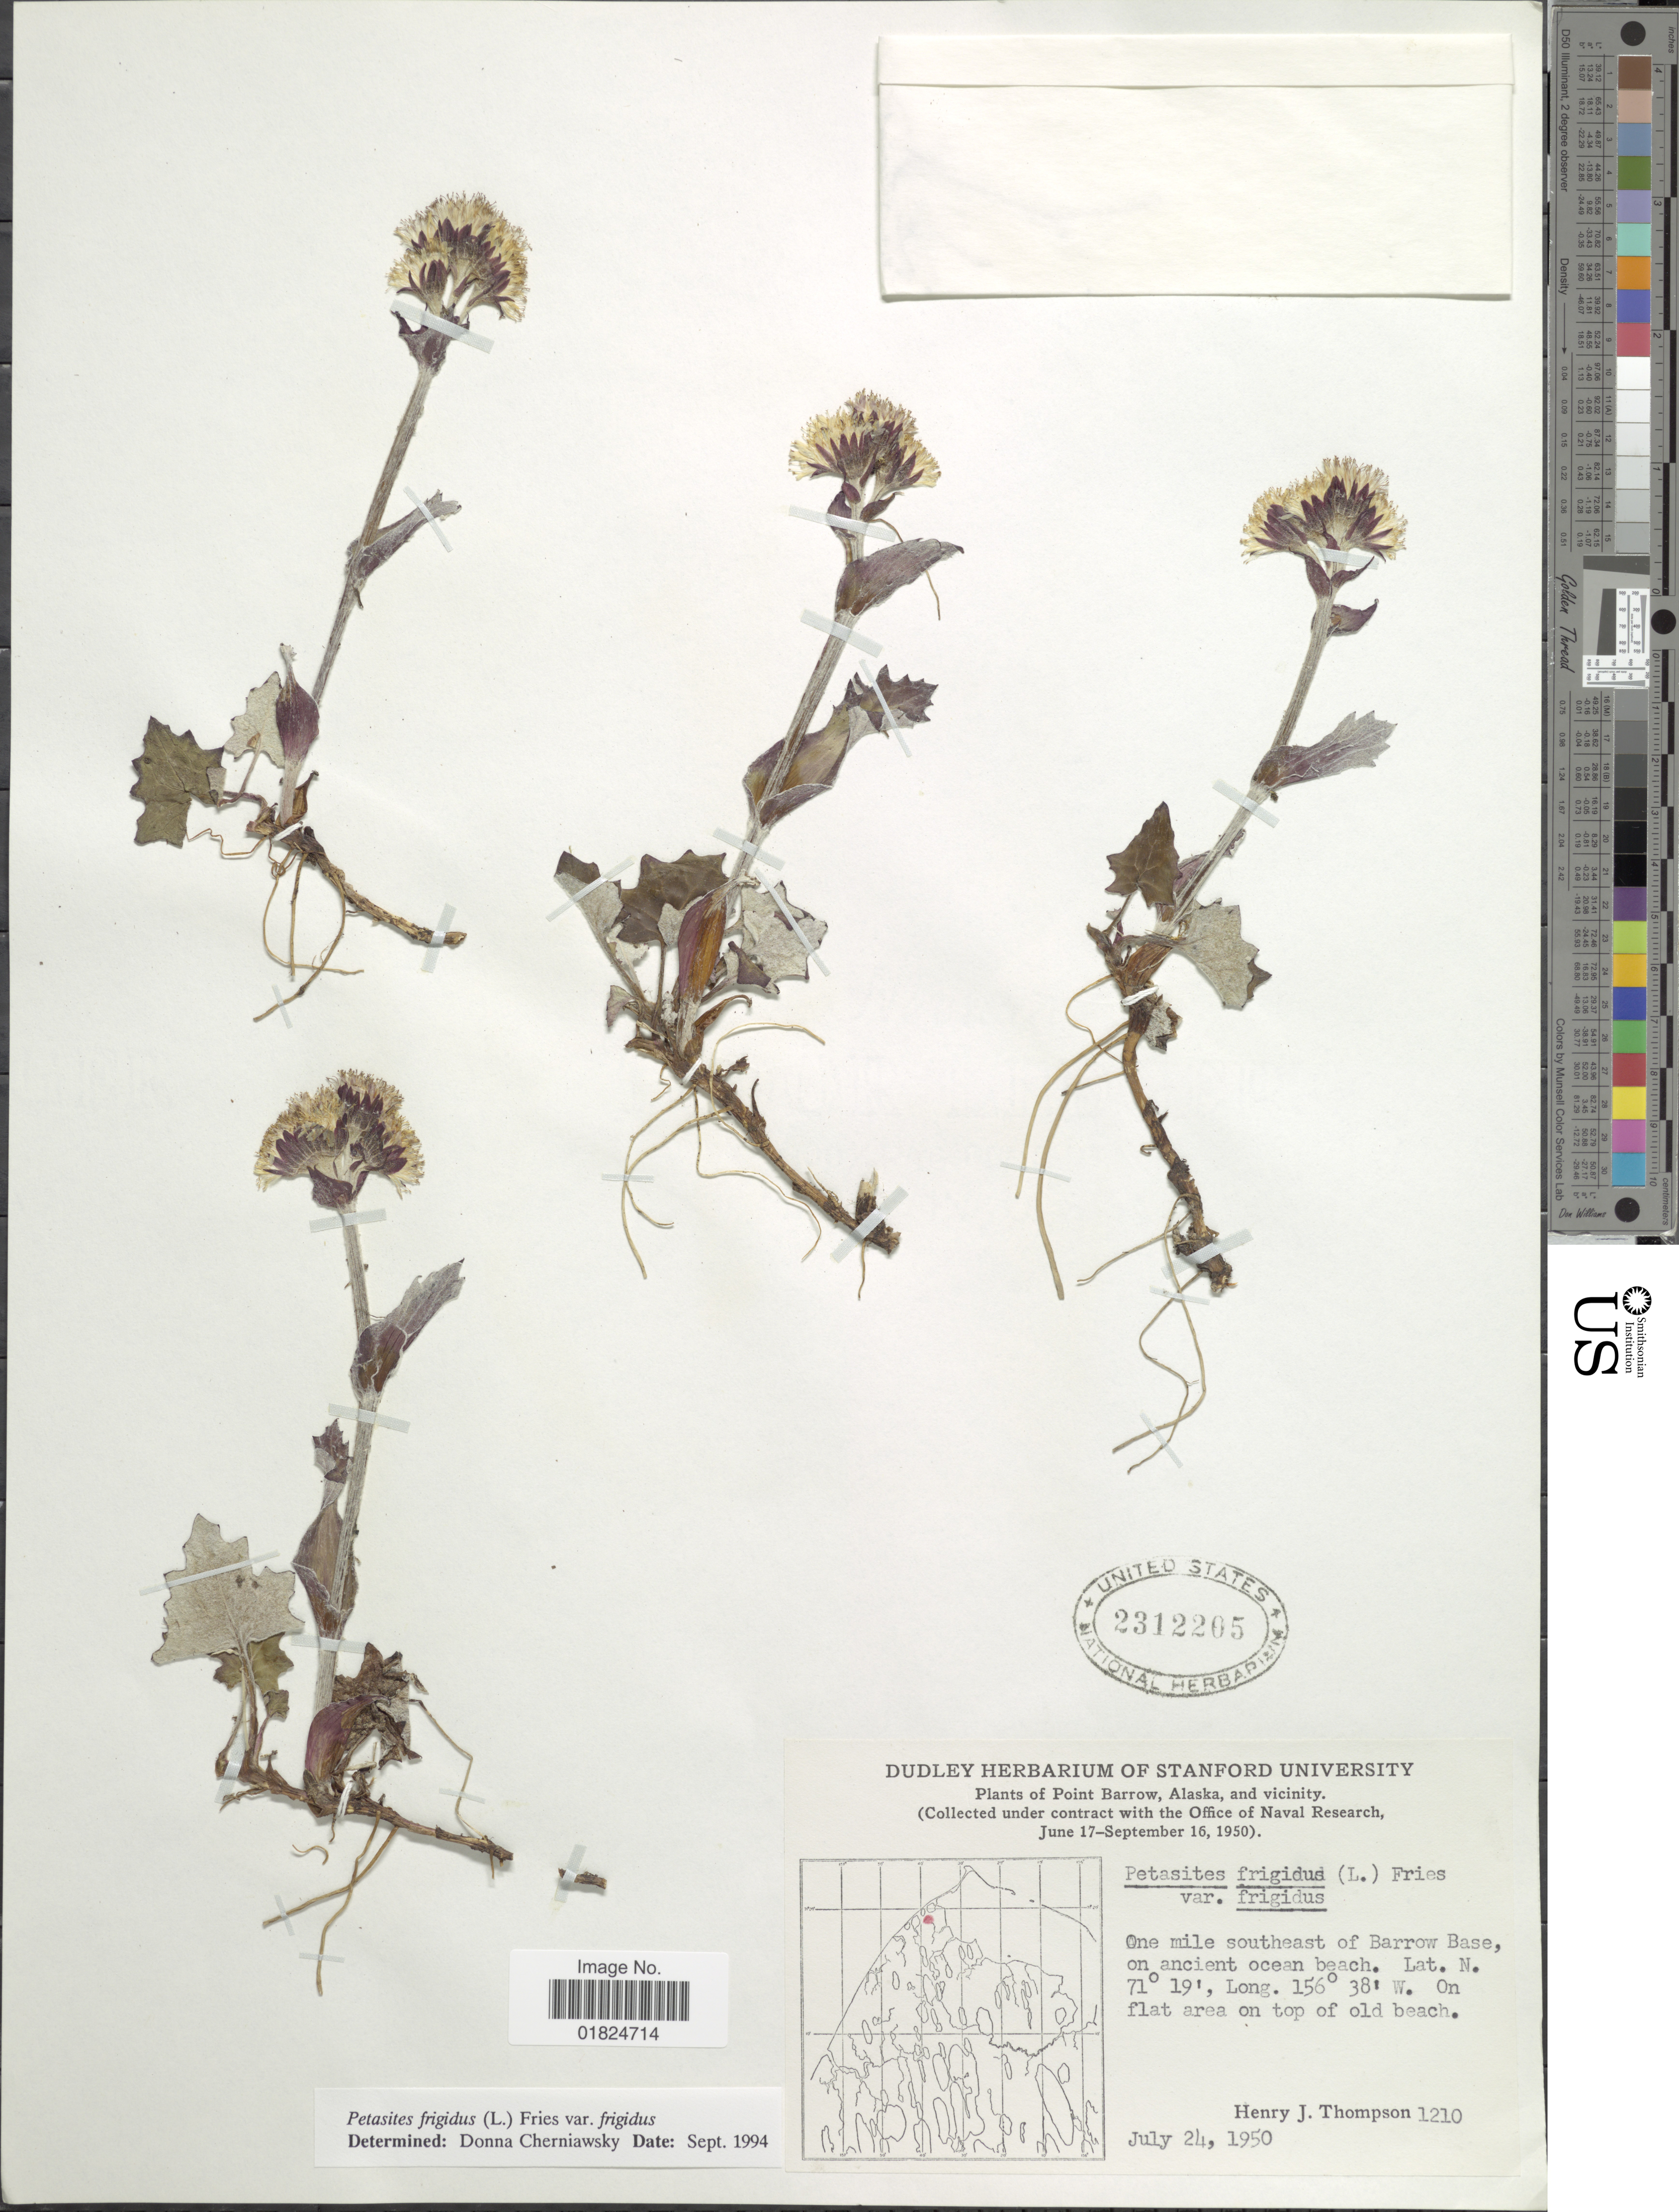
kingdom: Plantae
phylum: Tracheophyta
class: Magnoliopsida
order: Asterales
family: Asteraceae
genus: Petasites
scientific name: Petasites frigidus var. frigidus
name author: (L.) Fr.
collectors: H. J. Thompson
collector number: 1210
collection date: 1950-07-24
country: United States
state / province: Alaska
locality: Point Barrow, Alaska, and vicinity. One mile southeast of Barow Base, on ancient ocean beach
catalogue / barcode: US 2312205